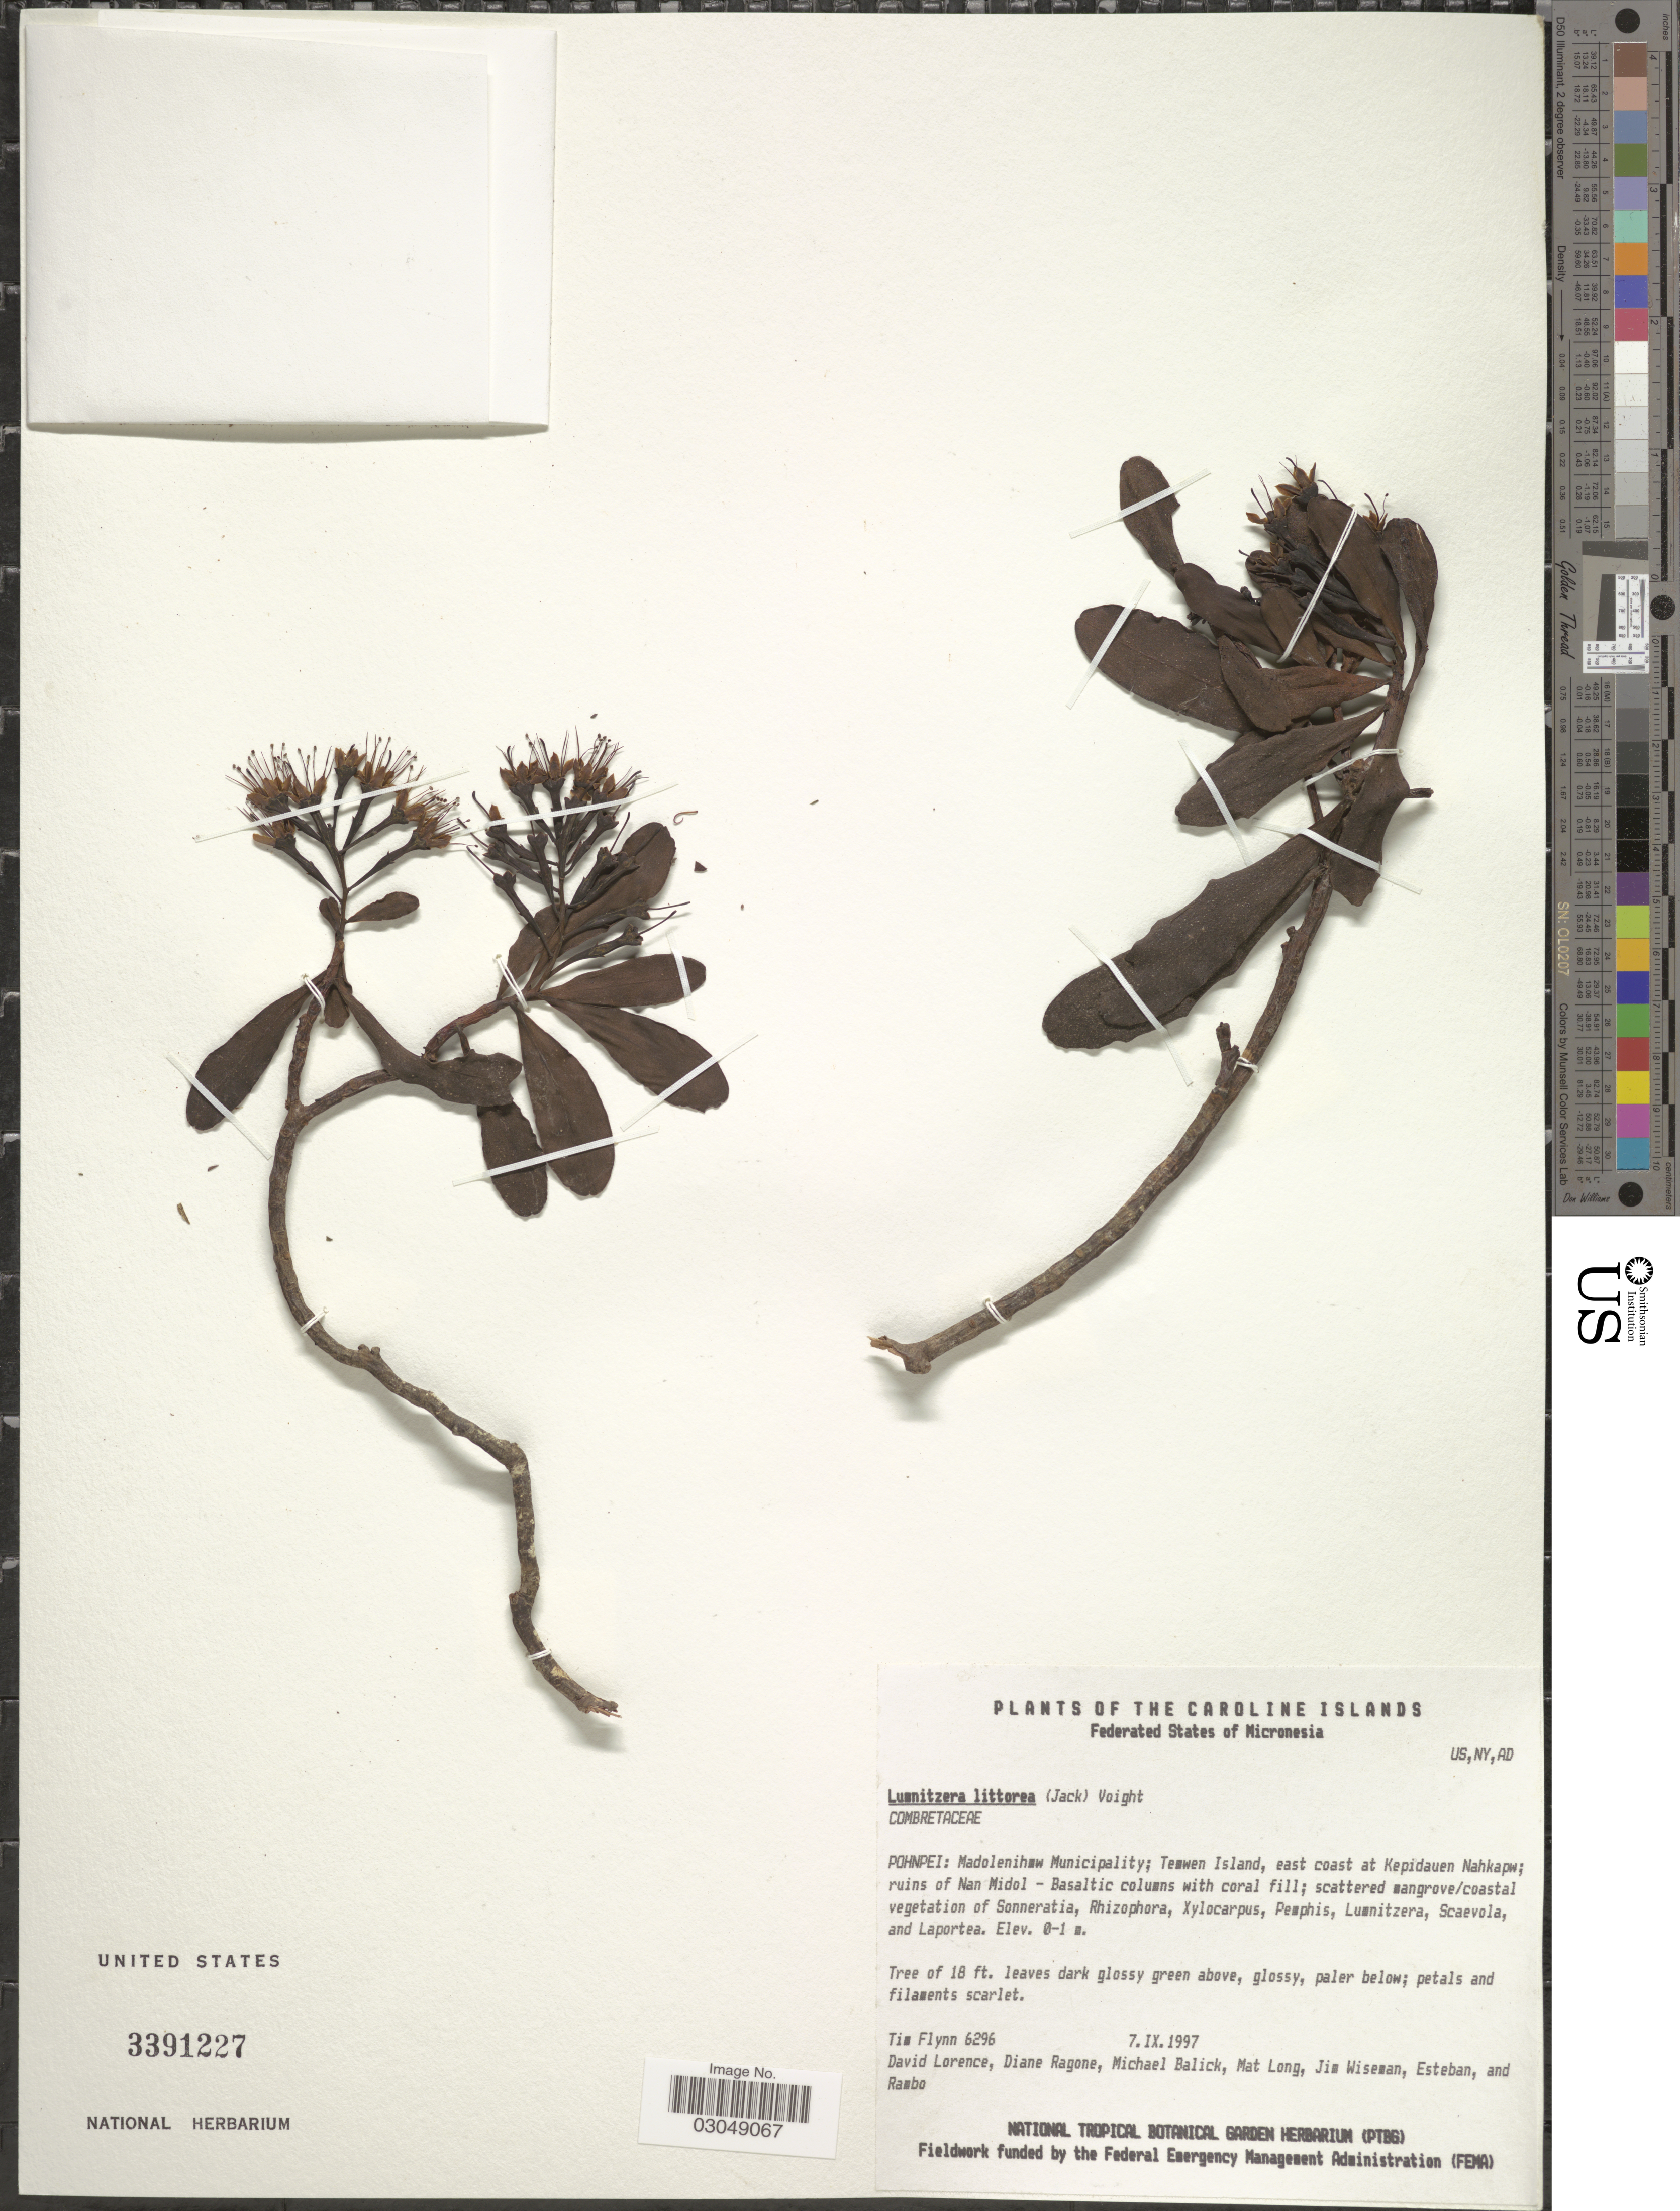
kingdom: Plantae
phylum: Tracheophyta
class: Magnoliopsida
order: Myrtales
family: Combretaceae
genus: Lumnitzera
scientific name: Lumnitzera littorea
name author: (Jack) Voight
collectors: T. Flynn, D. Lorence, D. Ragone, M. J. Balick & et al.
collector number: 6296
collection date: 1997-09-07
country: Micronesia, Federated States of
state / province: Pohnpei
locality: Caroline Islands. Madolenihaw Municipality; Temwen Island, east coast at Kepidauen Nahkapw; ruins of Nan Midol.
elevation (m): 0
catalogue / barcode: US 3391227